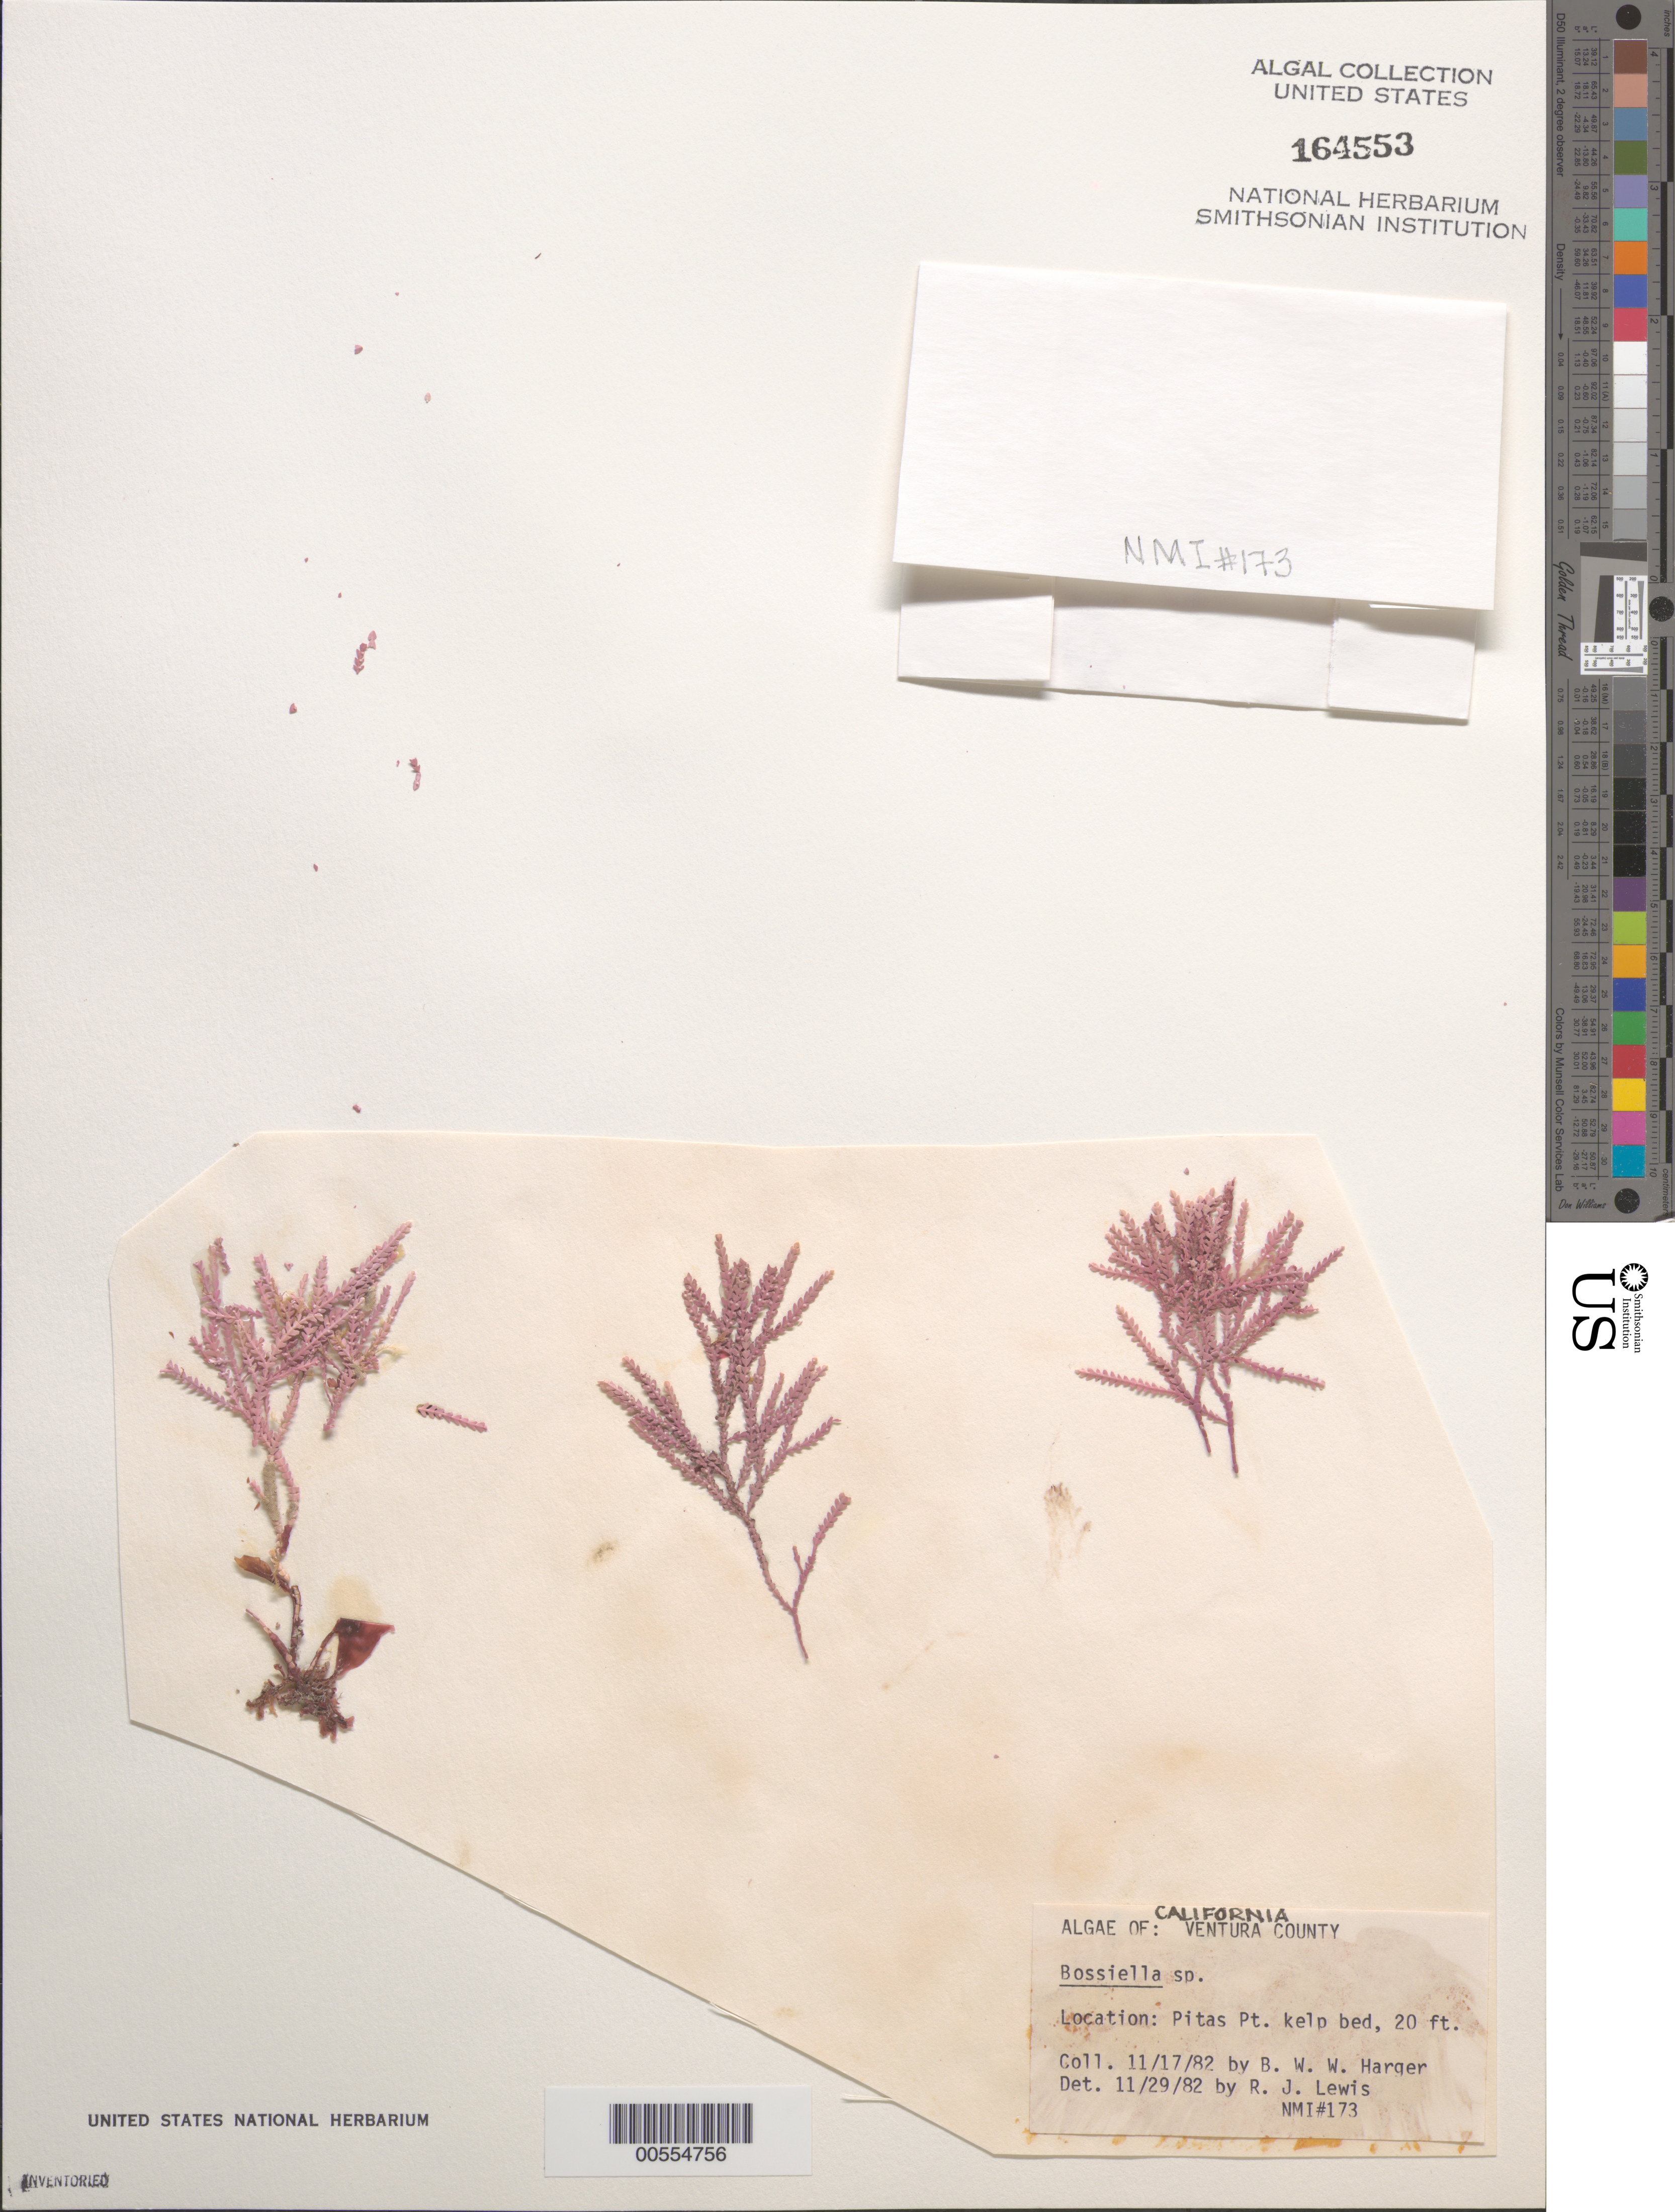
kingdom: Plantae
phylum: Rhodophyta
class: Florideophyceae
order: Corallinales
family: Corallinaceae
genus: Bossiella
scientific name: Bossiella sp.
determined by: Lewis, R. J.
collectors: B. W. Harger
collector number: NMI 173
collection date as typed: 17 Nov 1982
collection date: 1982-11-17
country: United States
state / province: California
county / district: Ventura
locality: Pitas Point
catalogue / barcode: US 164553